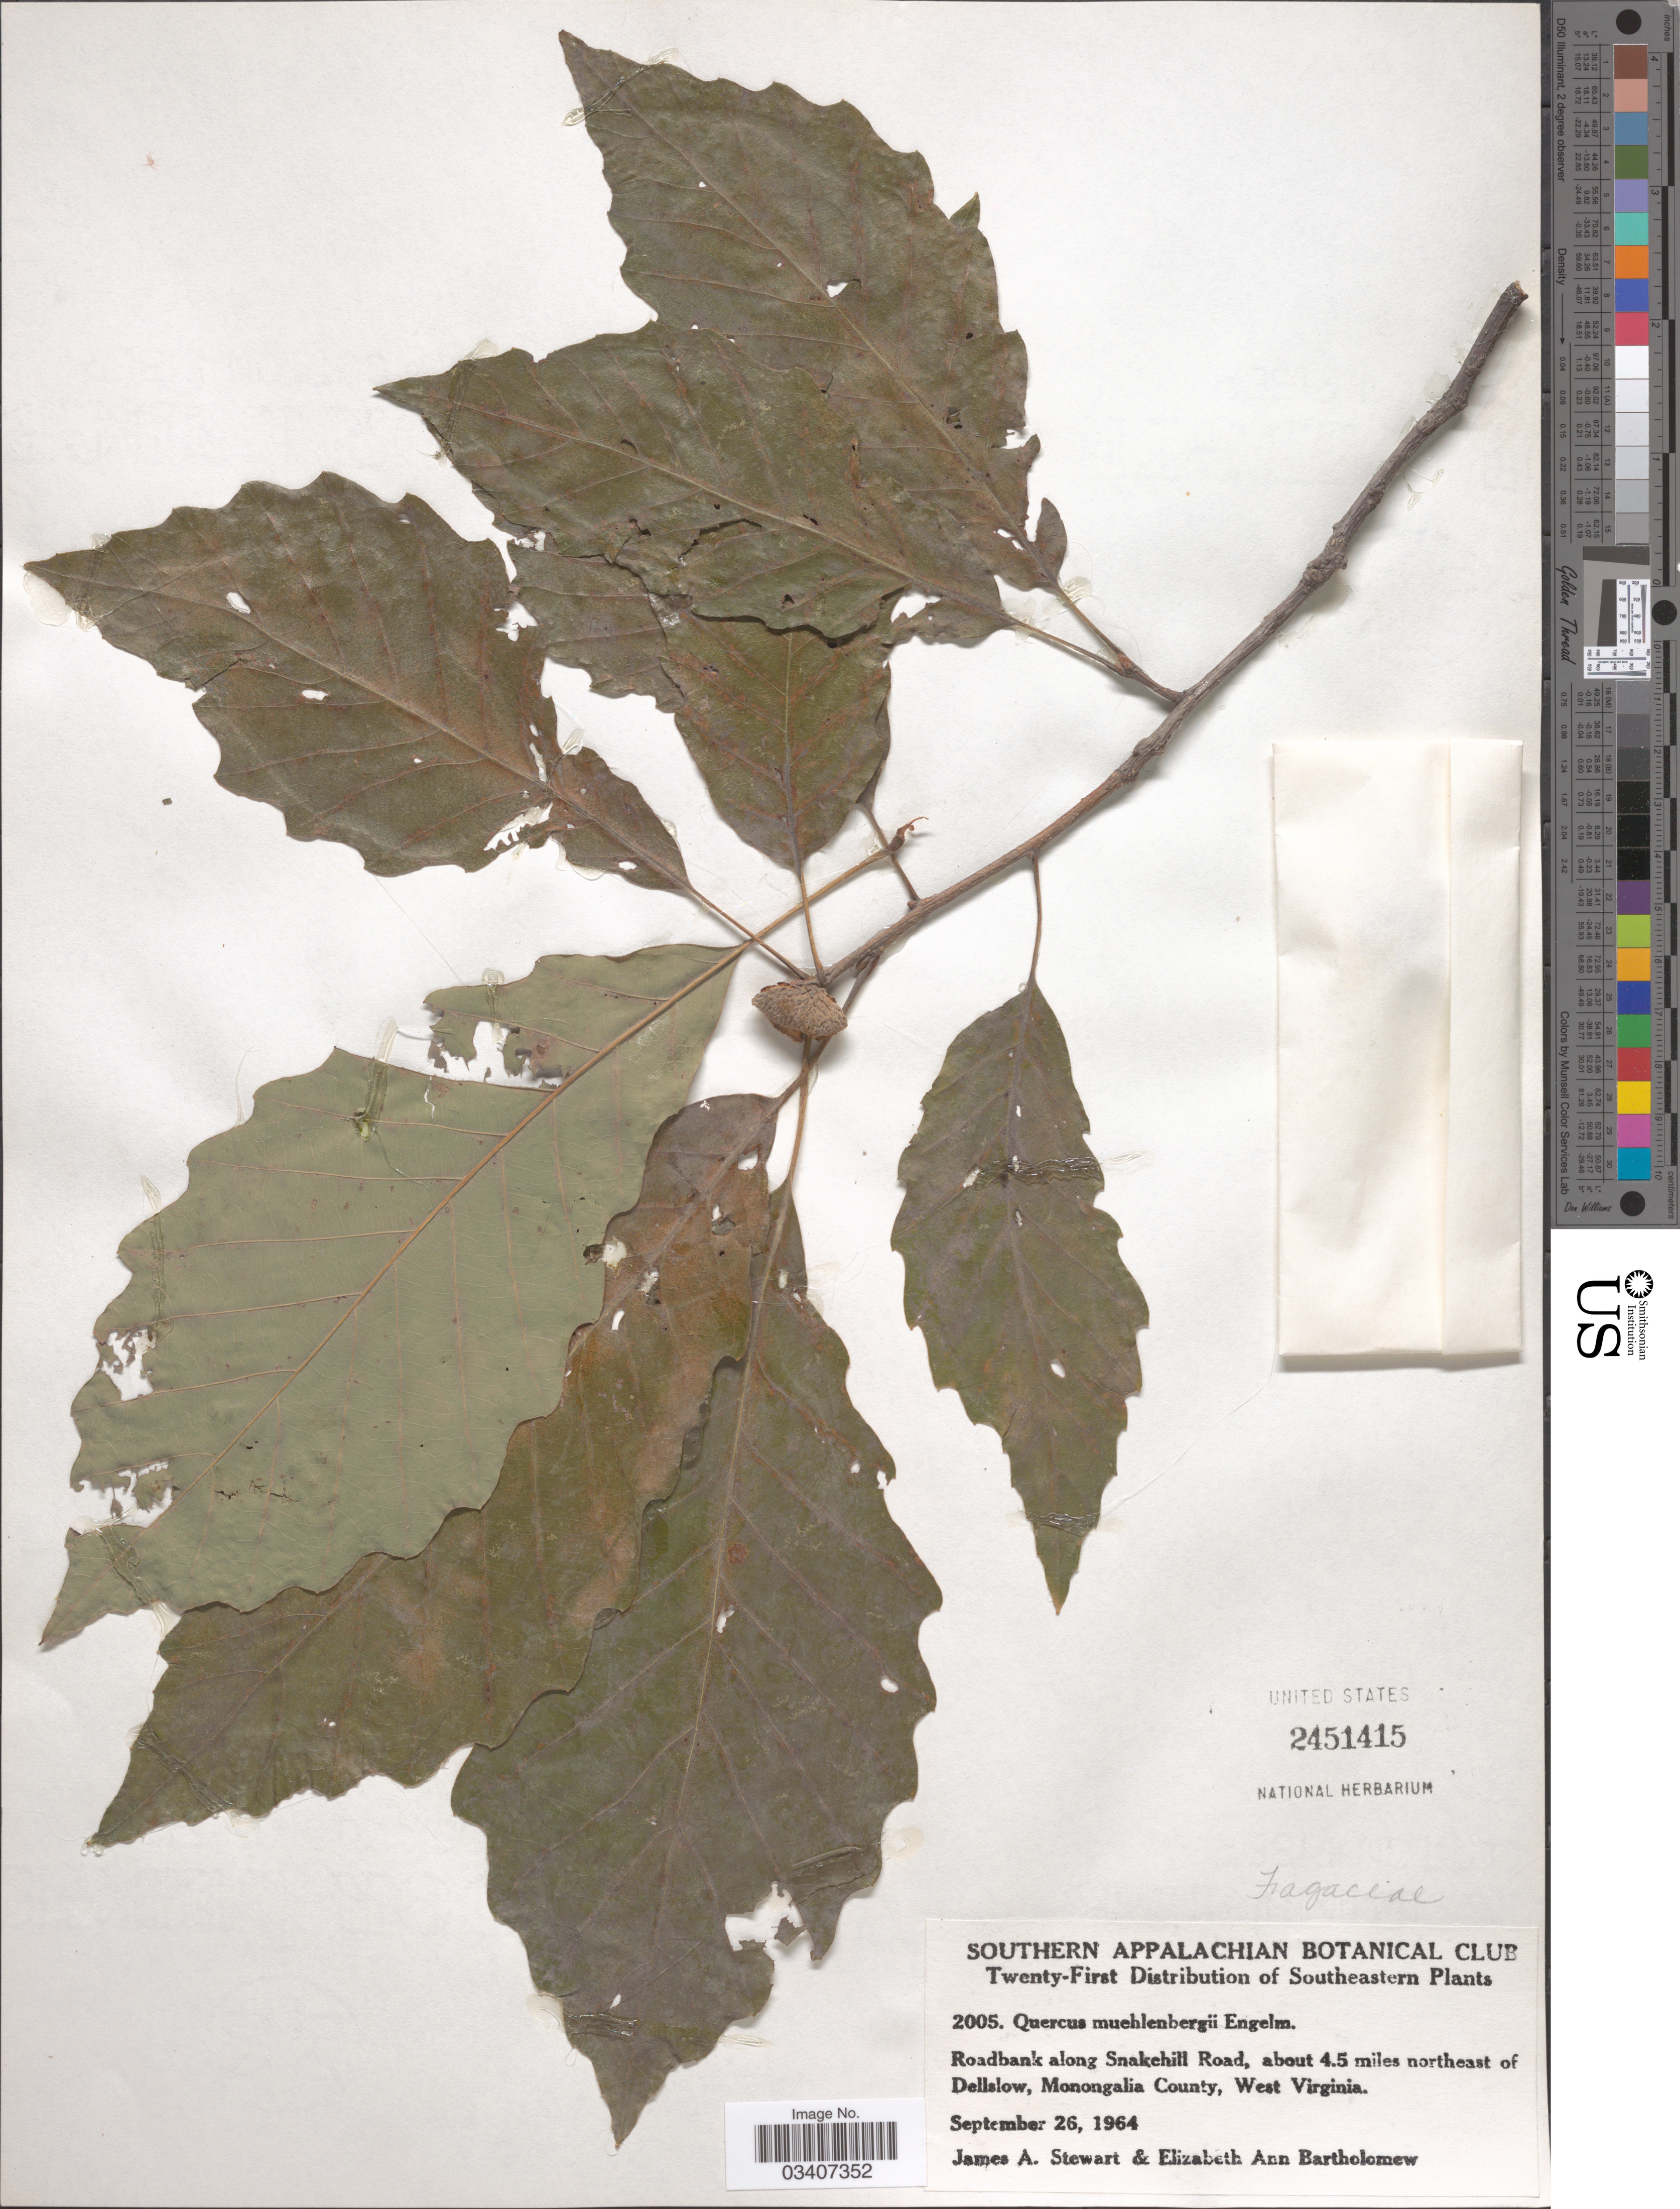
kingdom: Plantae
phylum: Tracheophyta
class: Magnoliopsida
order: Fagales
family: Fagaceae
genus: Quercus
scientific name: Quercus muehlenbergii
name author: Engelm.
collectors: J. A. Stewart & E. Bartholomew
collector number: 2005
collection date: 1964-09-26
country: United States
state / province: West Virginia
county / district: Monongalia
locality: Southeastern. Roadbank along Snakehill Road, about 4.5 miles northeast of Dellslow, Monongalia County.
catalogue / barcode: US 2451415